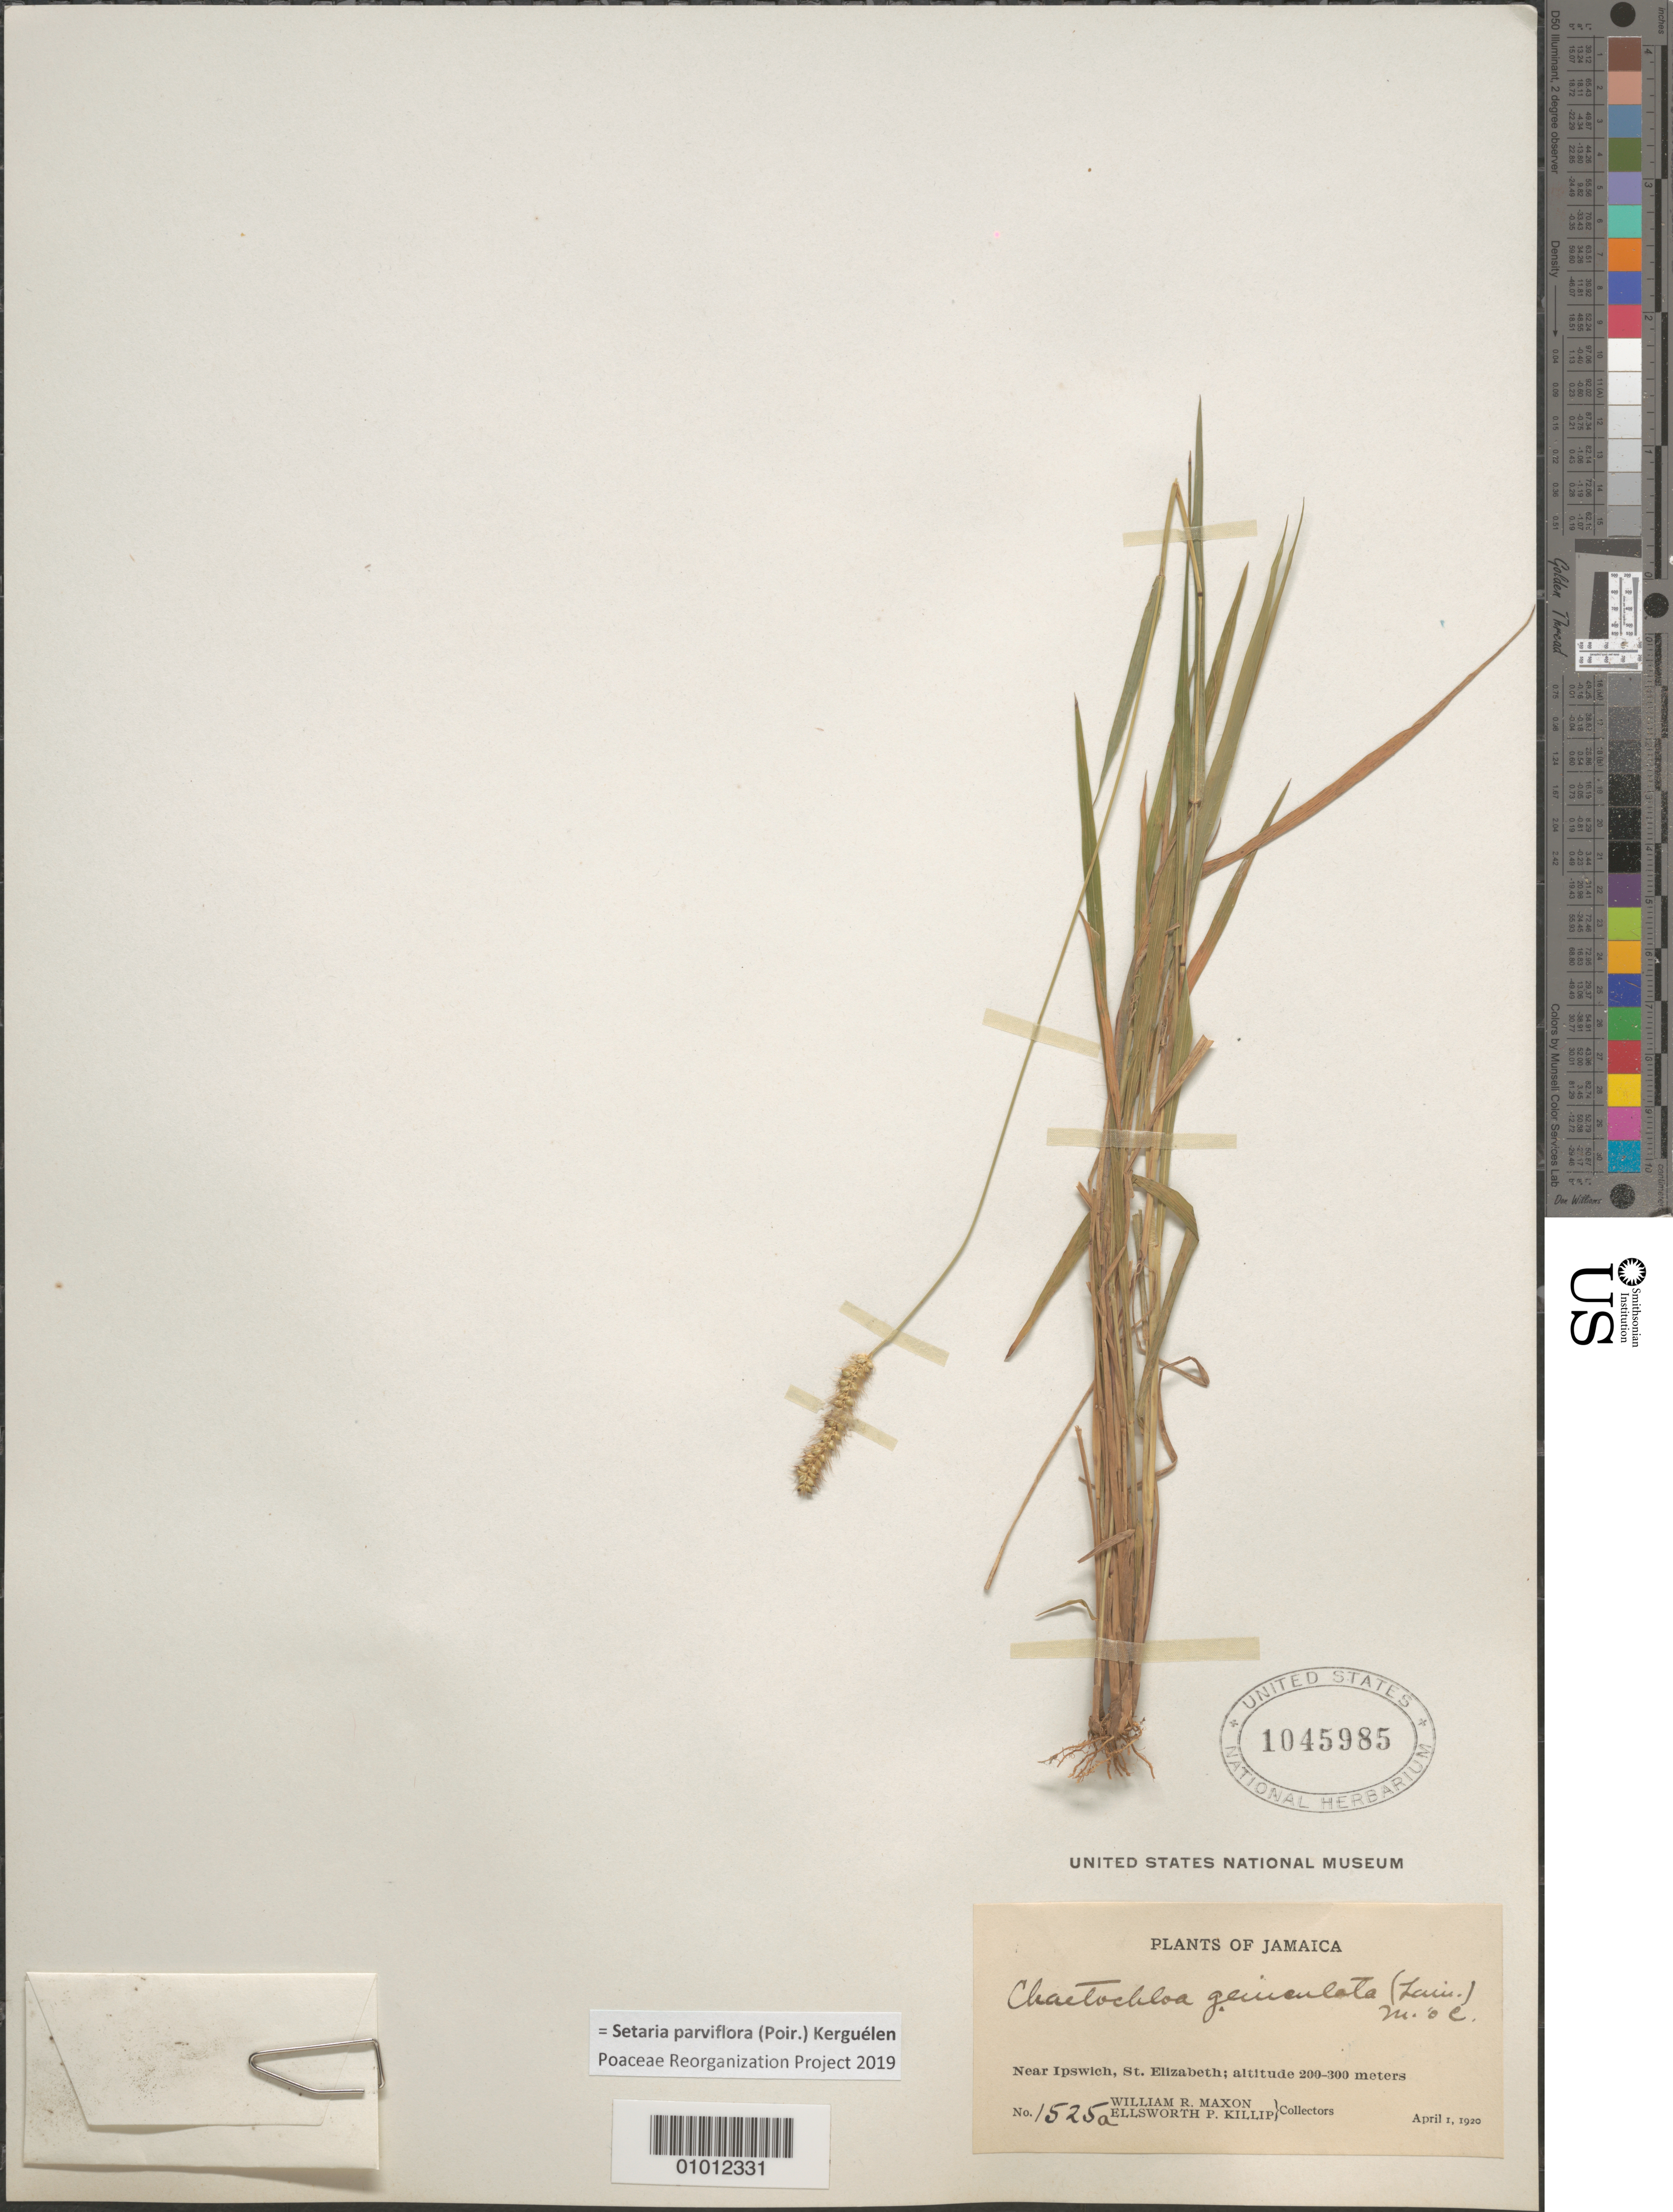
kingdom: Plantae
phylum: Tracheophyta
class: Liliopsida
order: Poales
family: Poaceae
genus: Setaria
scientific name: Setaria parviflora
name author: (Poir.) Kerguélen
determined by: Poaceae Reorganization Project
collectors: W. R. Maxon & E. P. Killip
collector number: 1525a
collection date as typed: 01 Apr 1920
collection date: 1920-04-01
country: Jamaica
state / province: Saint Elizabeth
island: Jamaica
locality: Near Ipswich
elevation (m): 200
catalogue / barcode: US 1045985